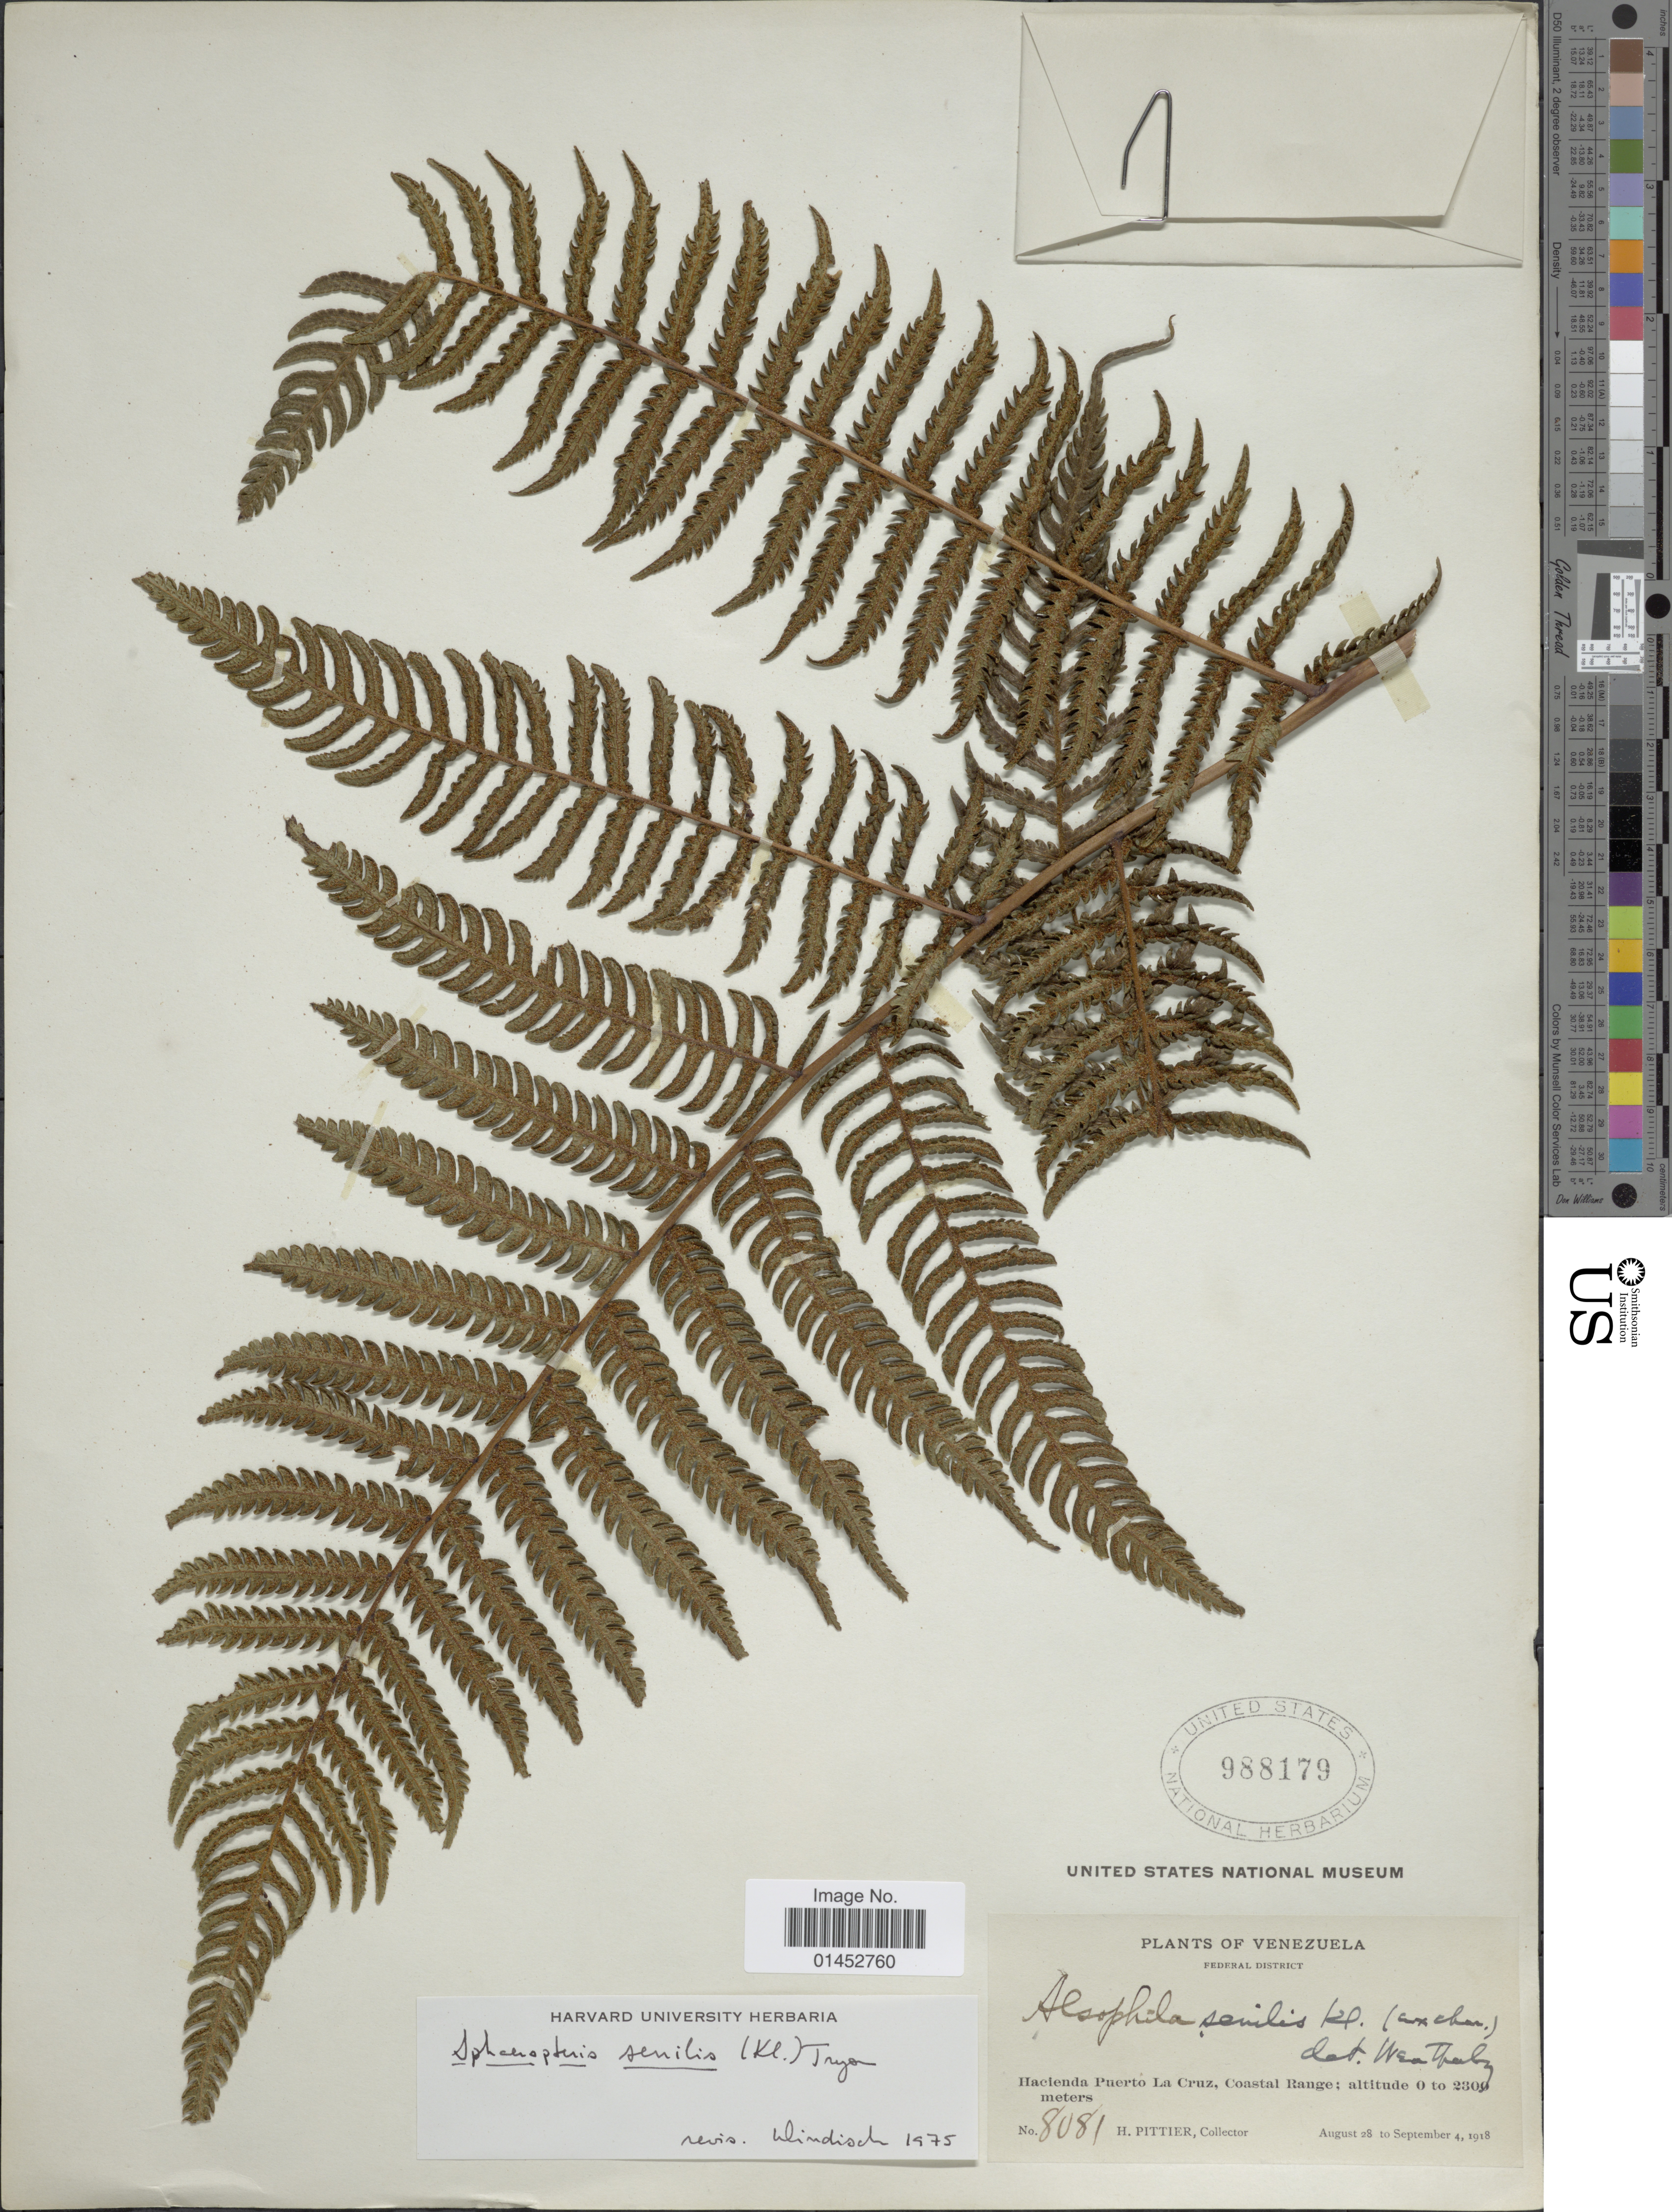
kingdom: Plantae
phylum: Tracheophyta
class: Polypodiopsida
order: Cyatheales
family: Cyatheaceae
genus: Cyathea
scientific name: Cyathea senilis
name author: (Klotzsch) Domin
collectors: H. F. Pittier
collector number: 8081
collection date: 1918-08-28/1918-09-04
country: Venezuela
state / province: Distrito Federal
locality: Federal District, Hacienda Puerto La Cruz, Coastal Range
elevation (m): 0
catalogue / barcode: US 988179